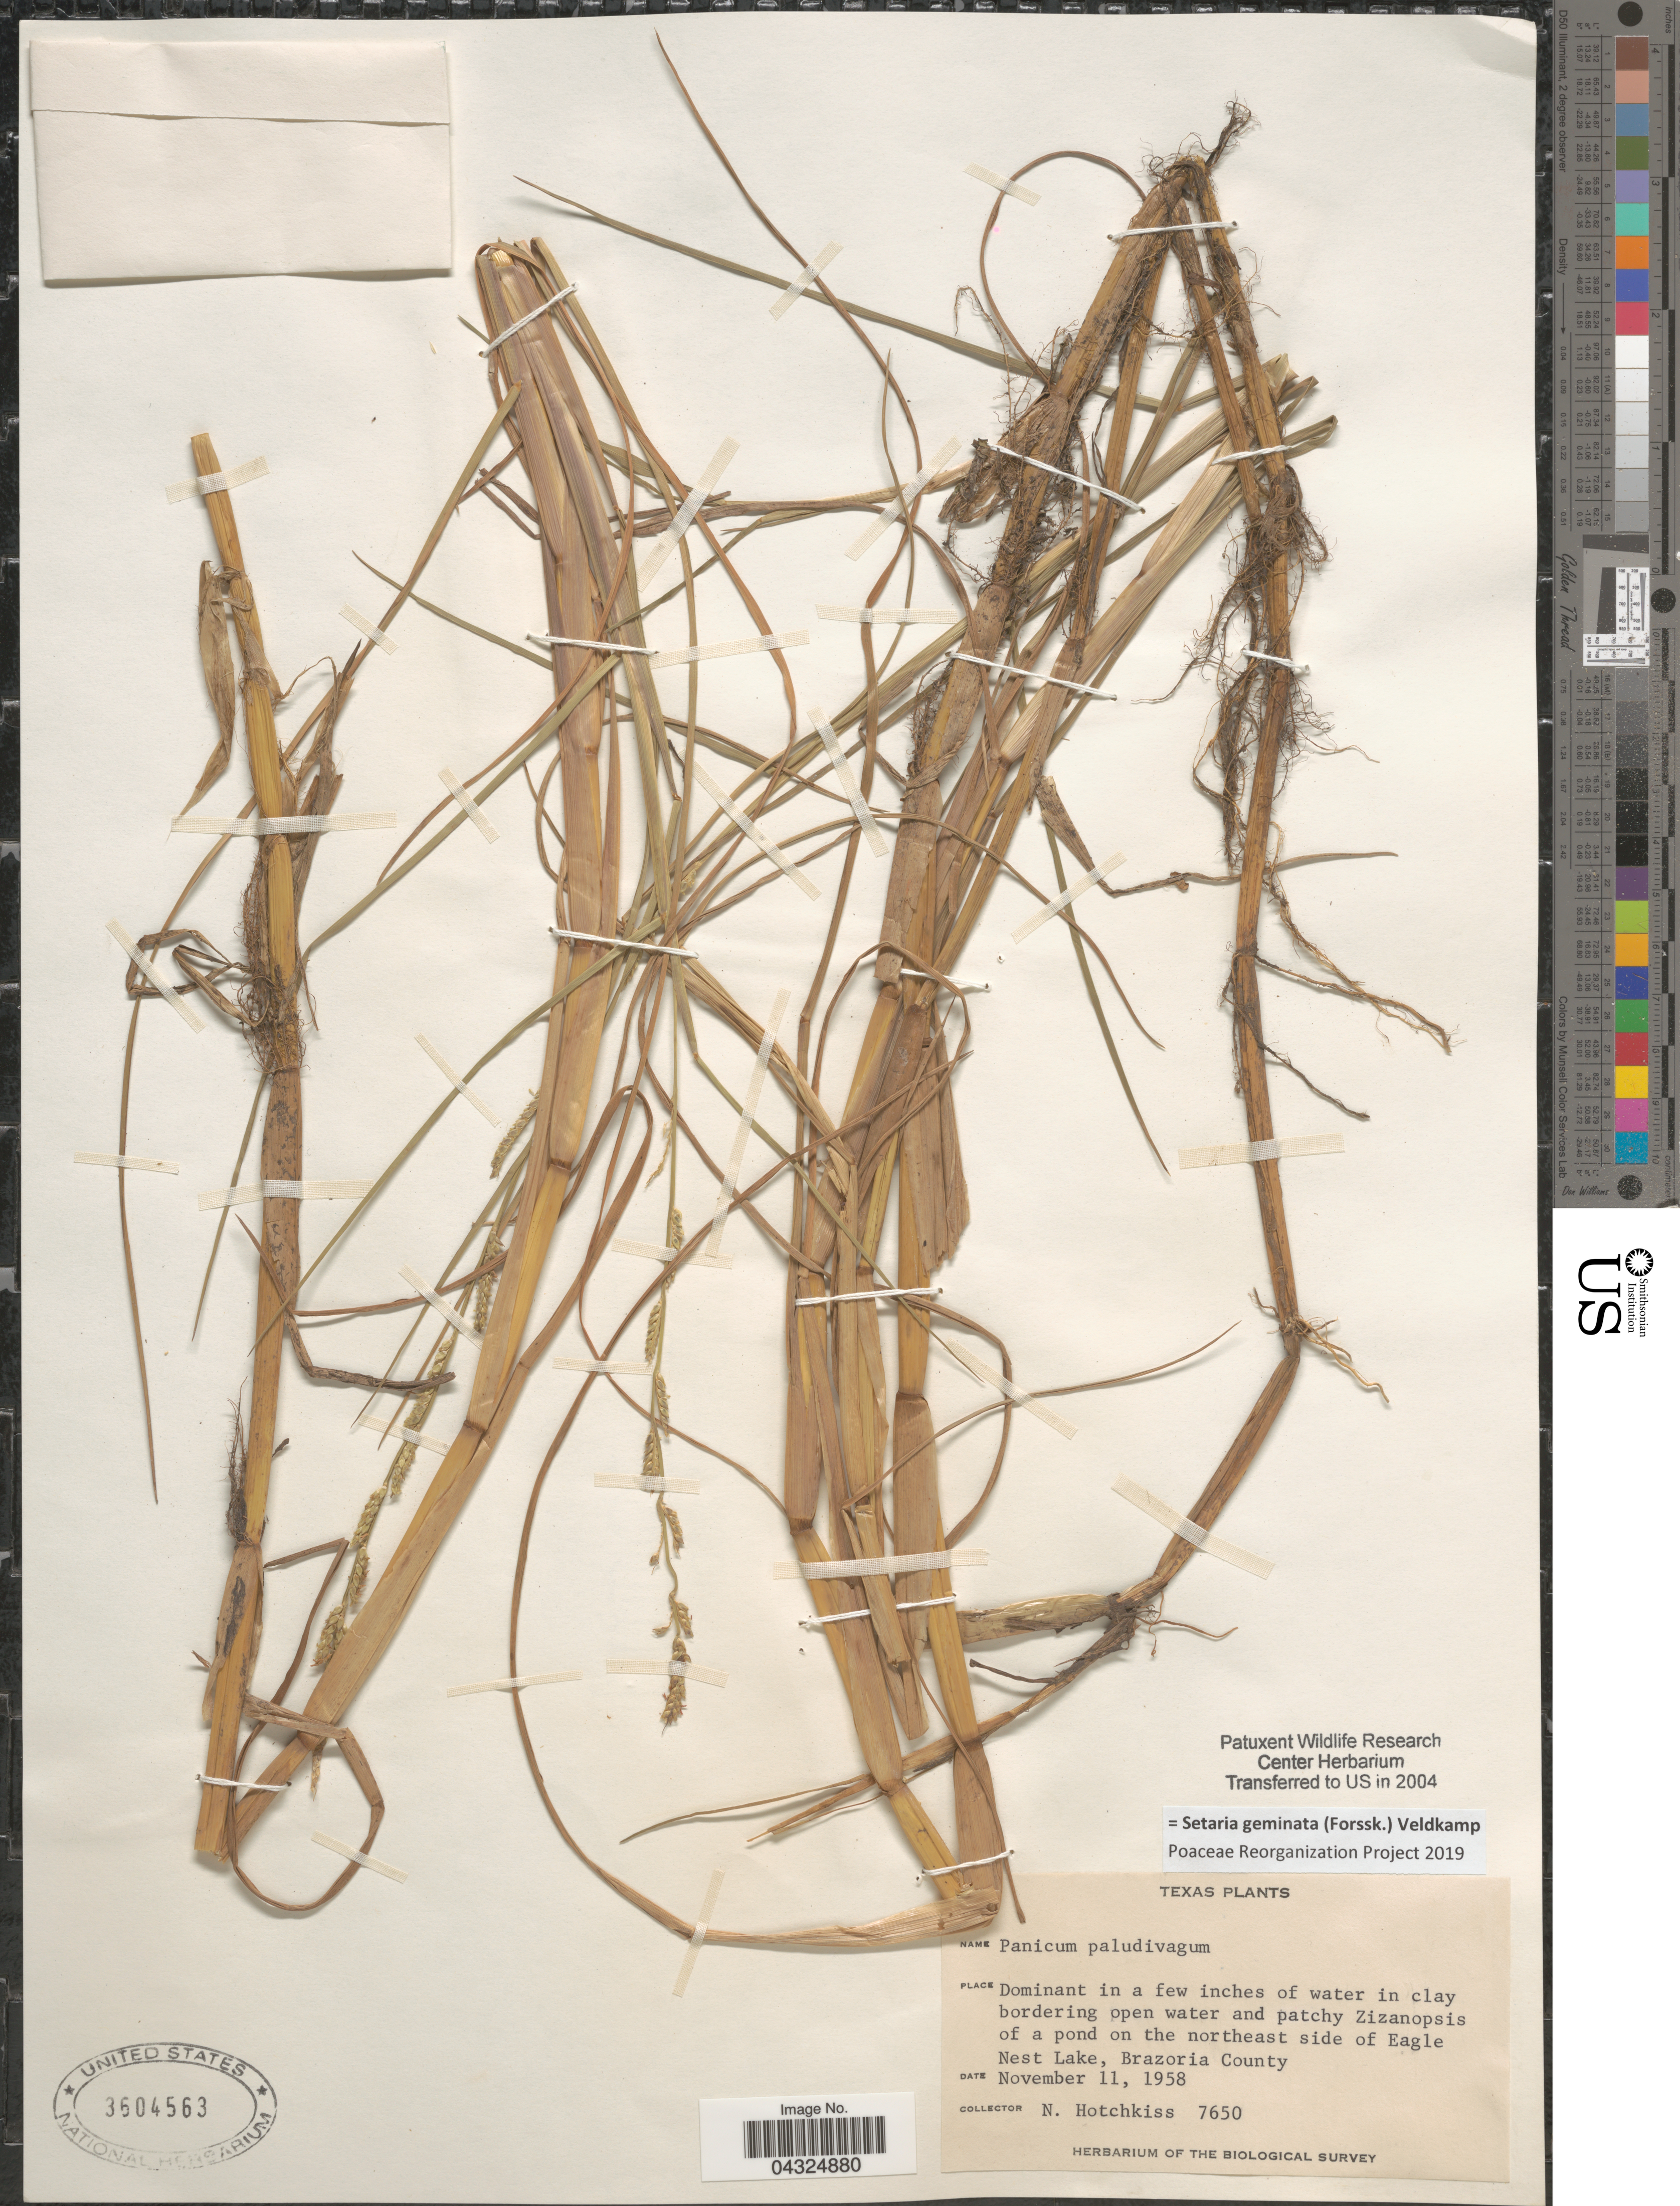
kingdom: Plantae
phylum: Tracheophyta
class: Liliopsida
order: Poales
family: Poaceae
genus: Setaria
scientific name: Setaria geminata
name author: (Forssk.) Veldkamp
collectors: N. Hotchkiss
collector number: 7650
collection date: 1958-11-11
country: United States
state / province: Texas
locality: Dominant in a few inches of water in clay bordering open water and patchy Zizanopsis of a pond on the northeast side of Eagle Nest Lake, Brazoria County. The Biological Survey.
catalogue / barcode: US 3604563